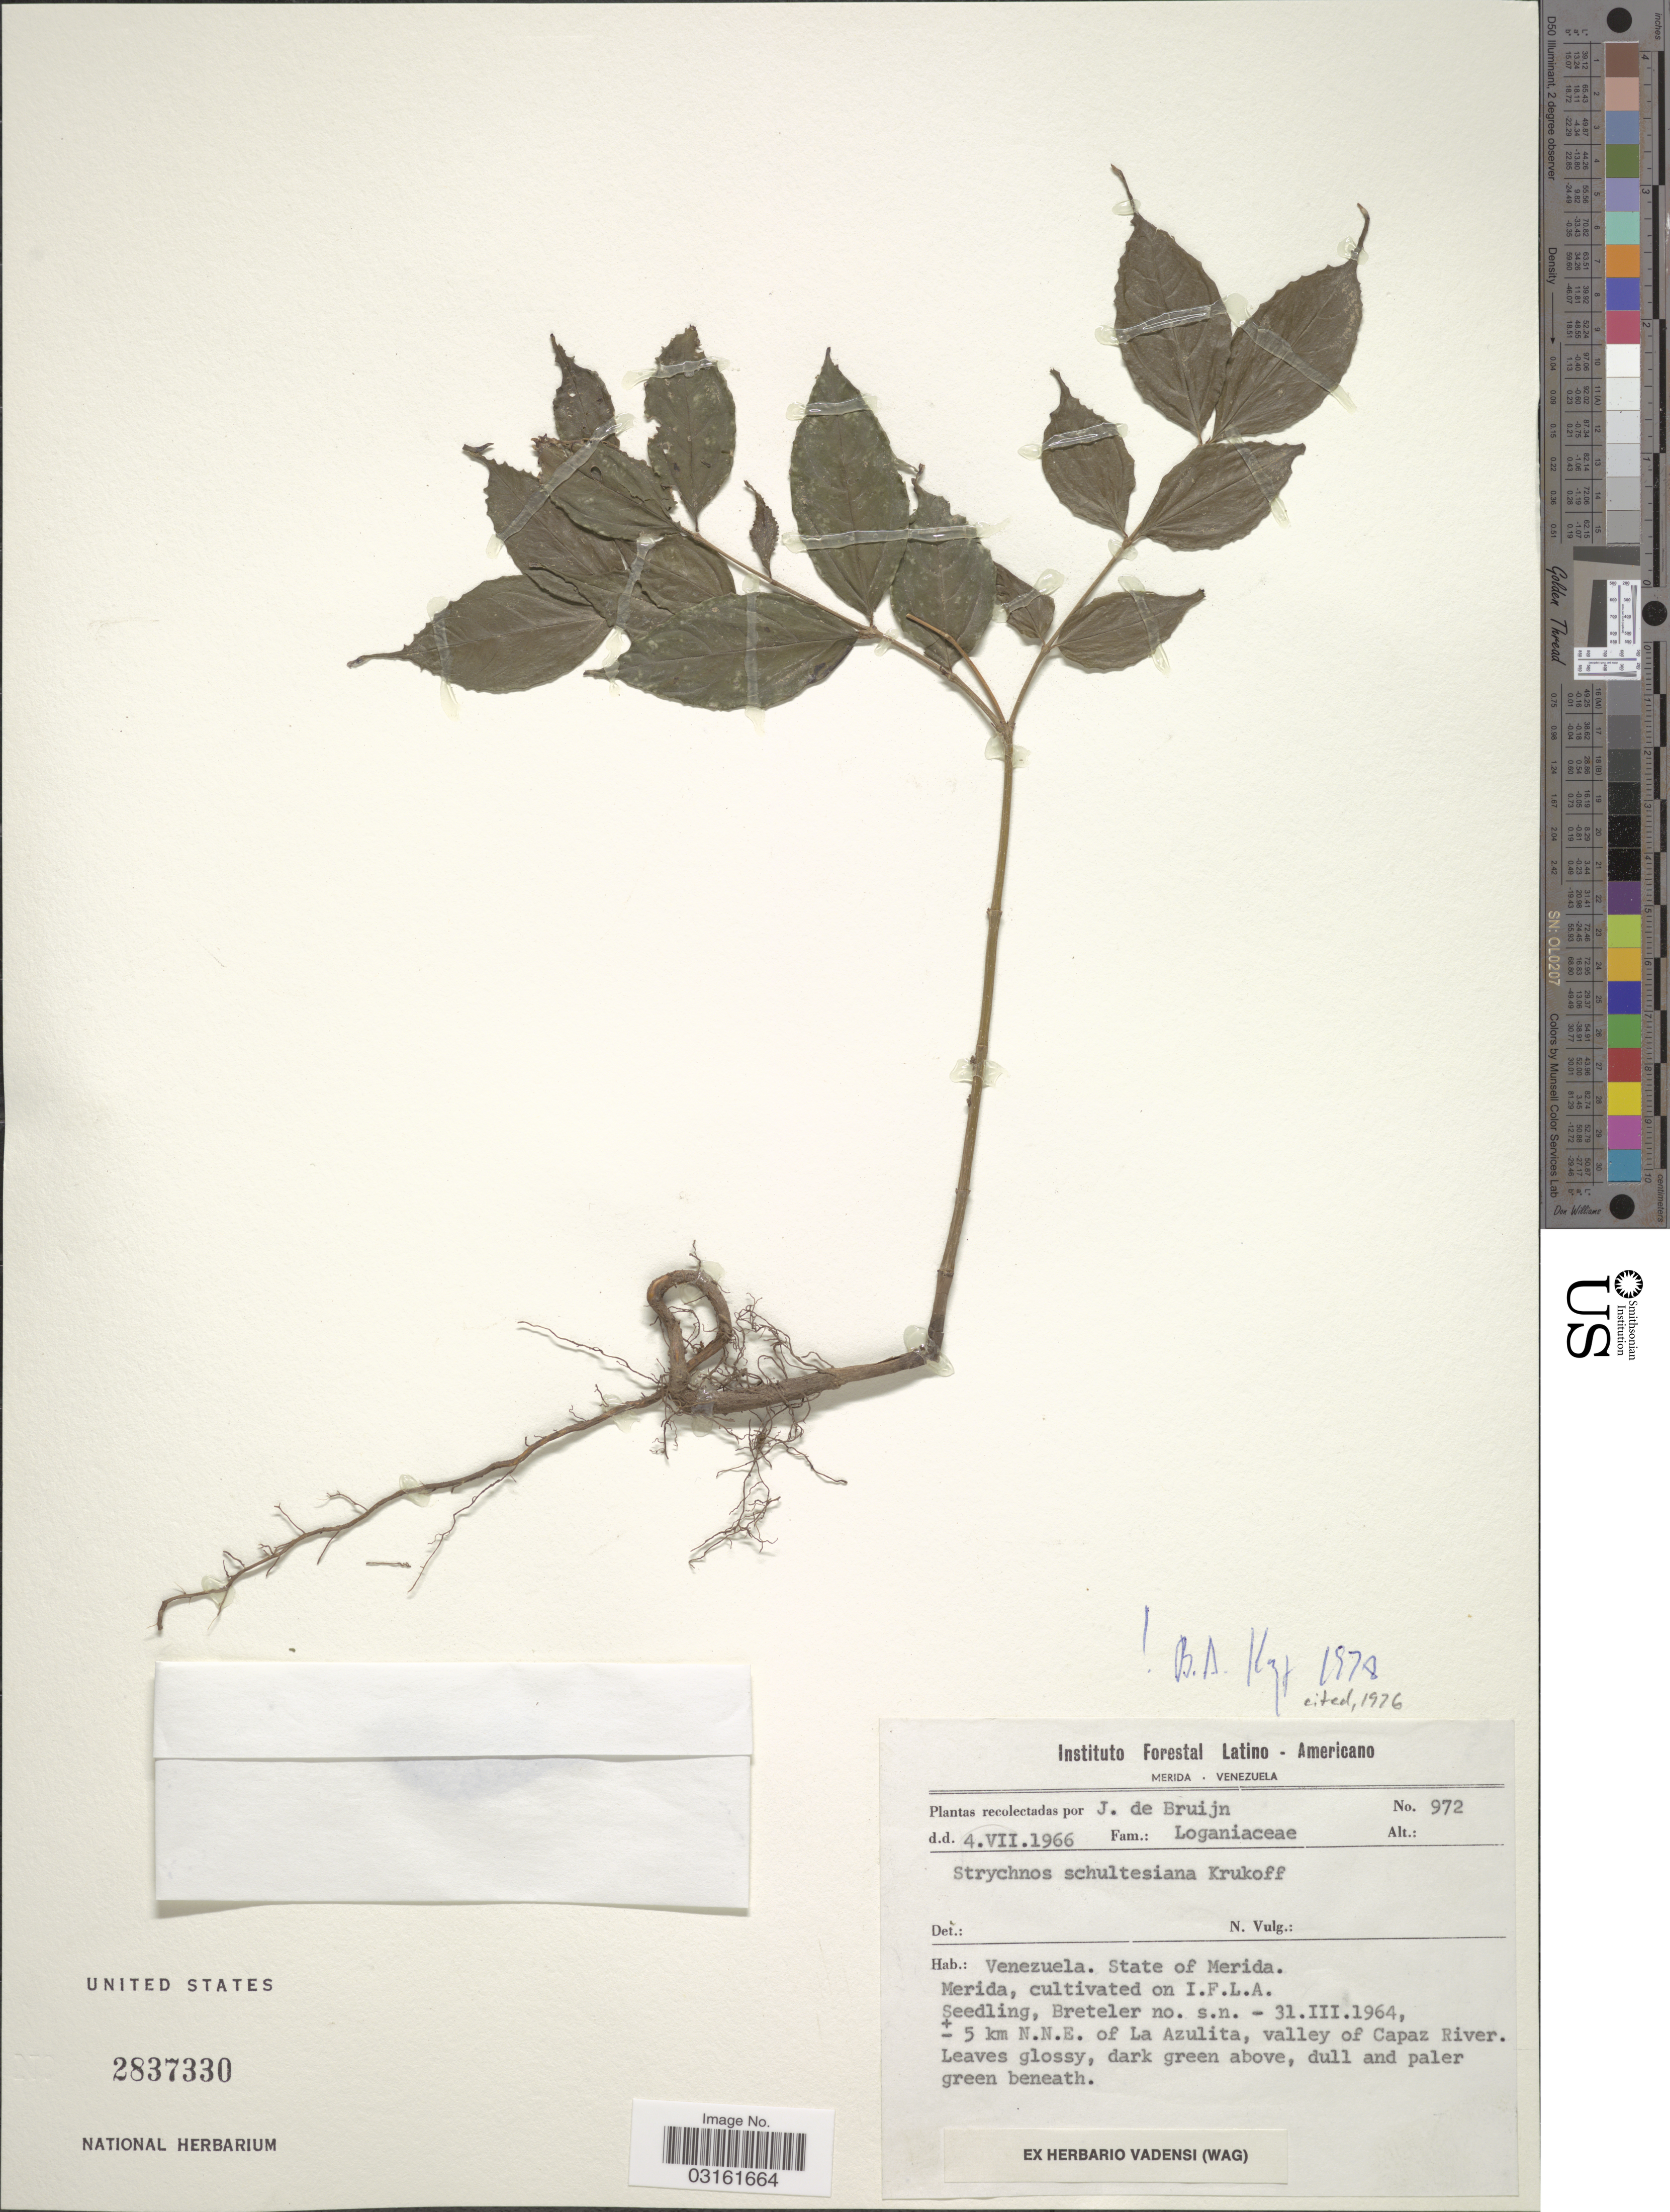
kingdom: Plantae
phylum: Tracheophyta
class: Magnoliopsida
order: Gentianales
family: Loganiaceae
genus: Strychnos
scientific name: Strychnos schultesiana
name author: Krukoff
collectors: J. Bruijn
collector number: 972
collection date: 1966-07-04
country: Venezuela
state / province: Mérida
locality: Cultivated on I.F.L.A. ± 5 km N.N.E. of La Azulita, valley of Capaz River.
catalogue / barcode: US 2837330